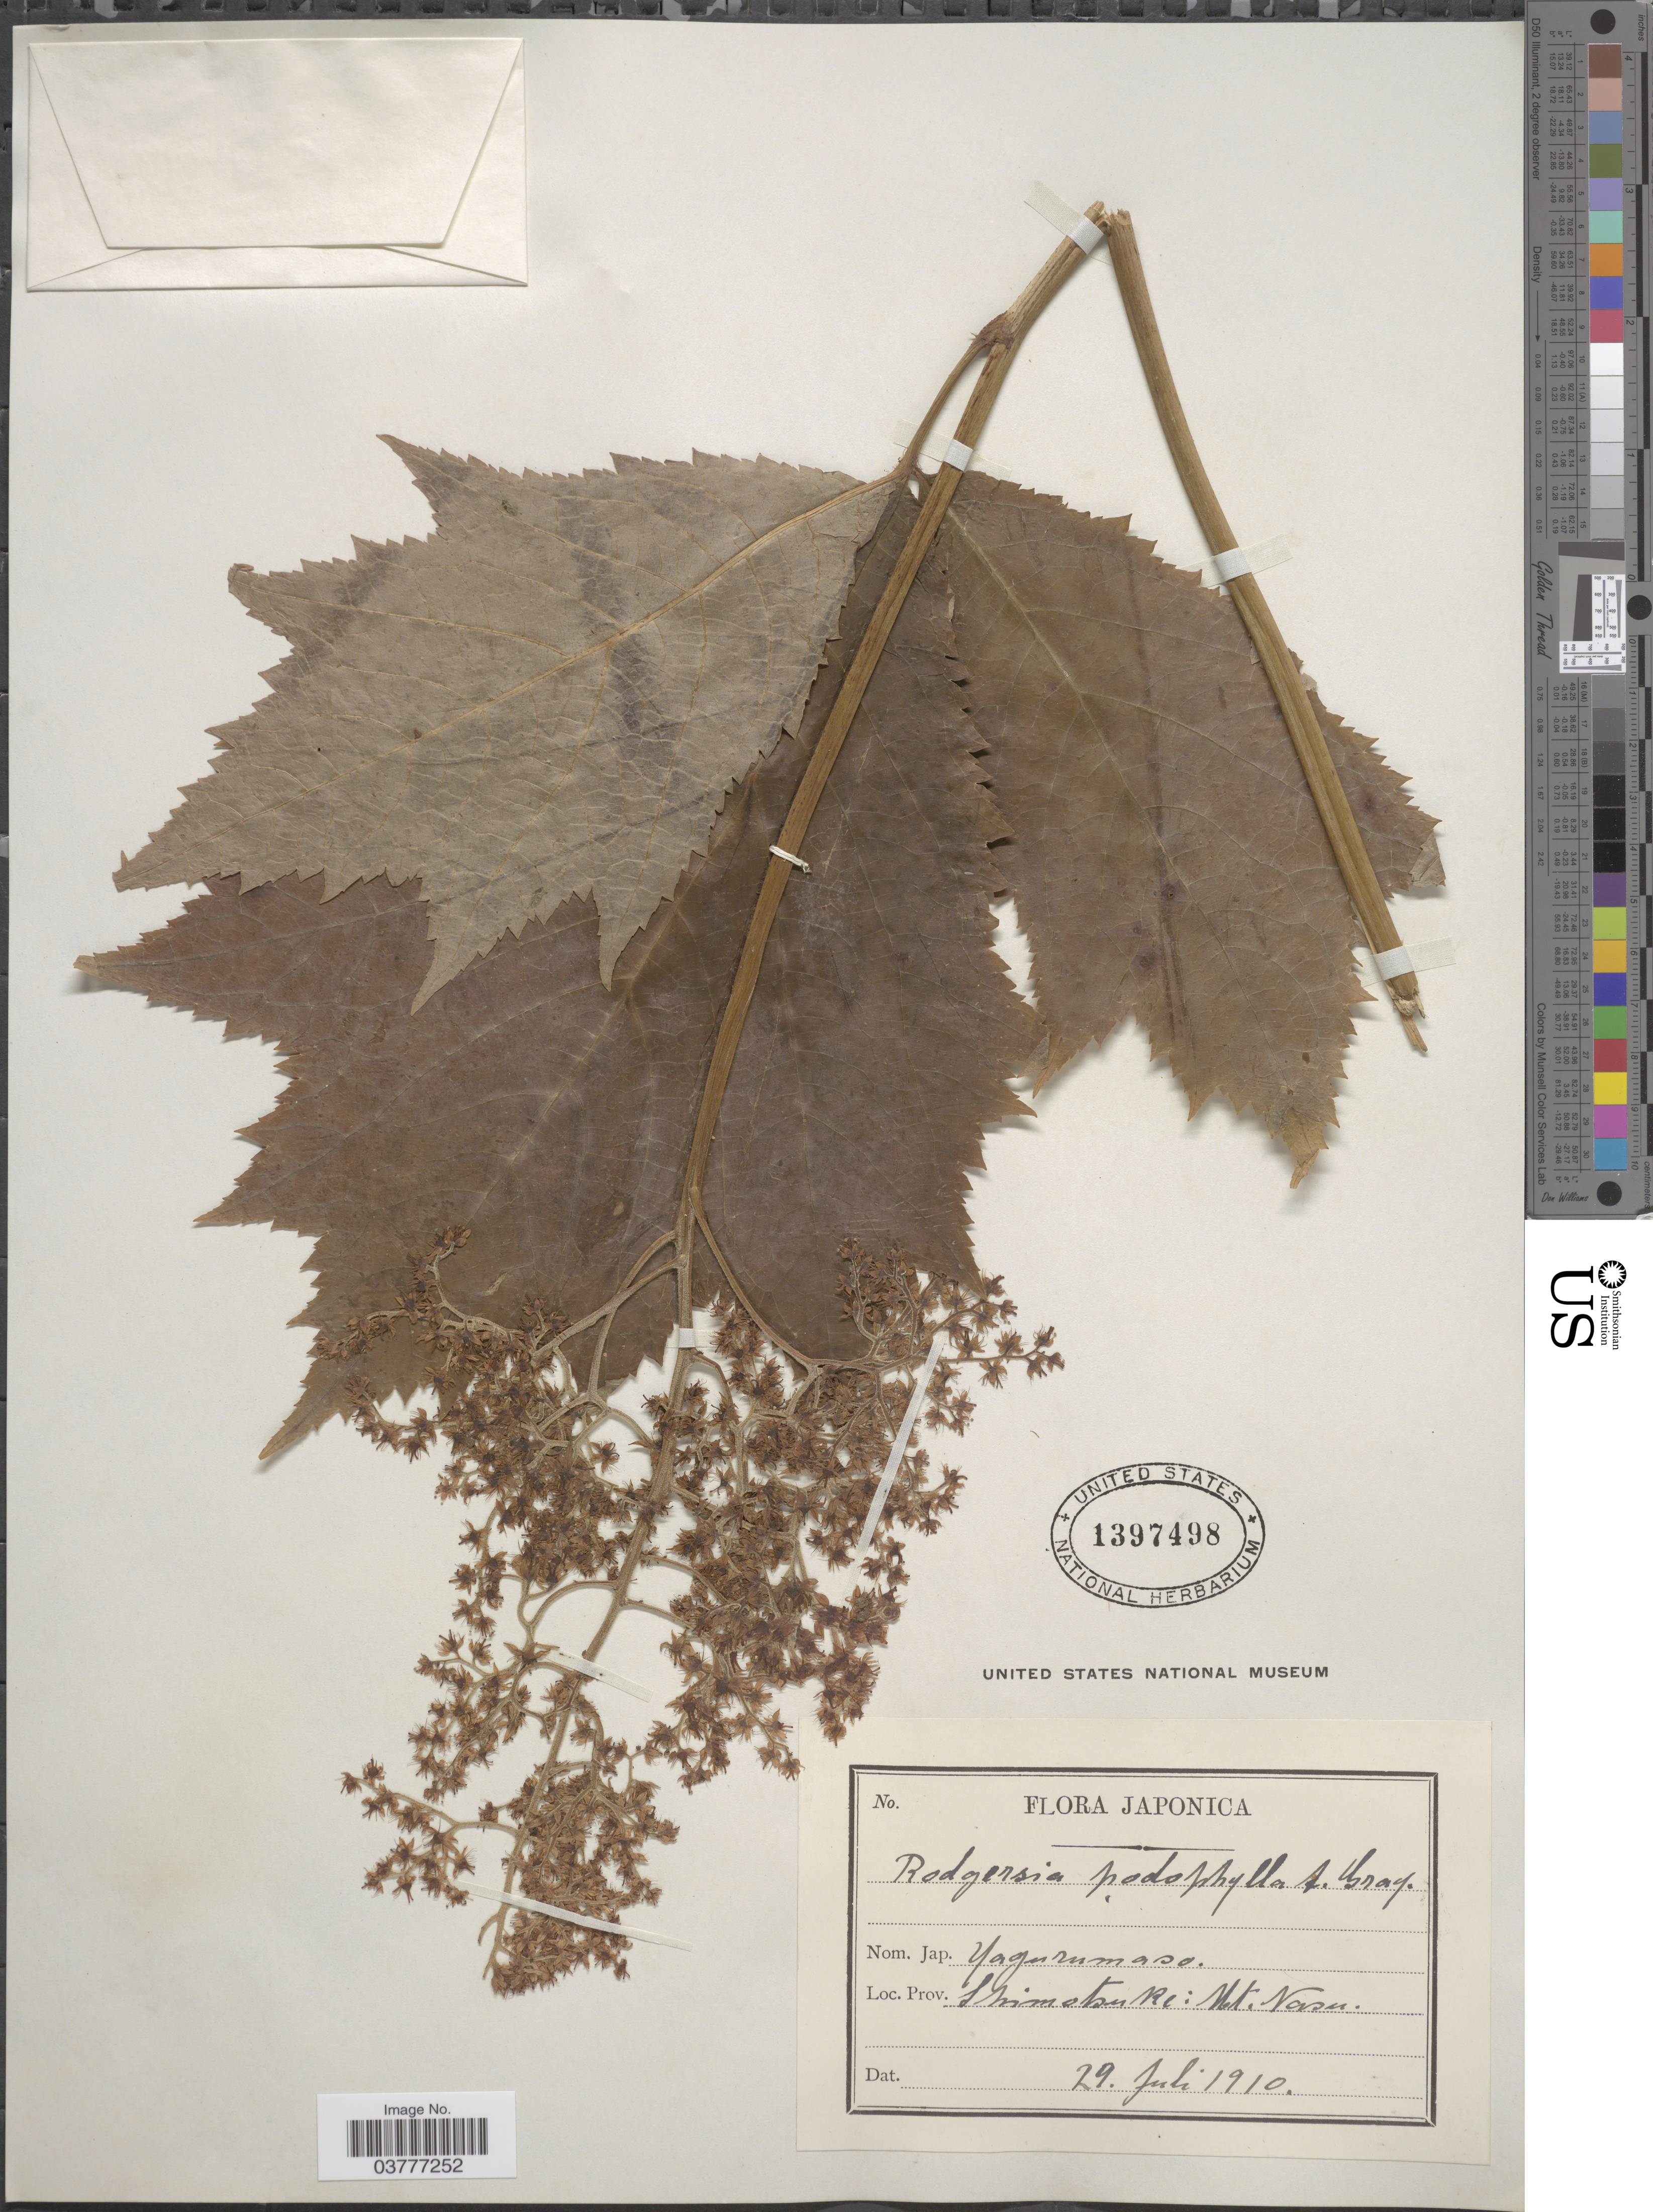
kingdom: Plantae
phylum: Tracheophyta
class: Magnoliopsida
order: Saxifragales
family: Saxifragaceae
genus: Rodgersia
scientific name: Rodgersia podophylla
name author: A. Gray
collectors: United States National Museum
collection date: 1910-07-29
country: Japan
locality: Shimotsuki: Mt. Nasu.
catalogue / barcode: US 1397498